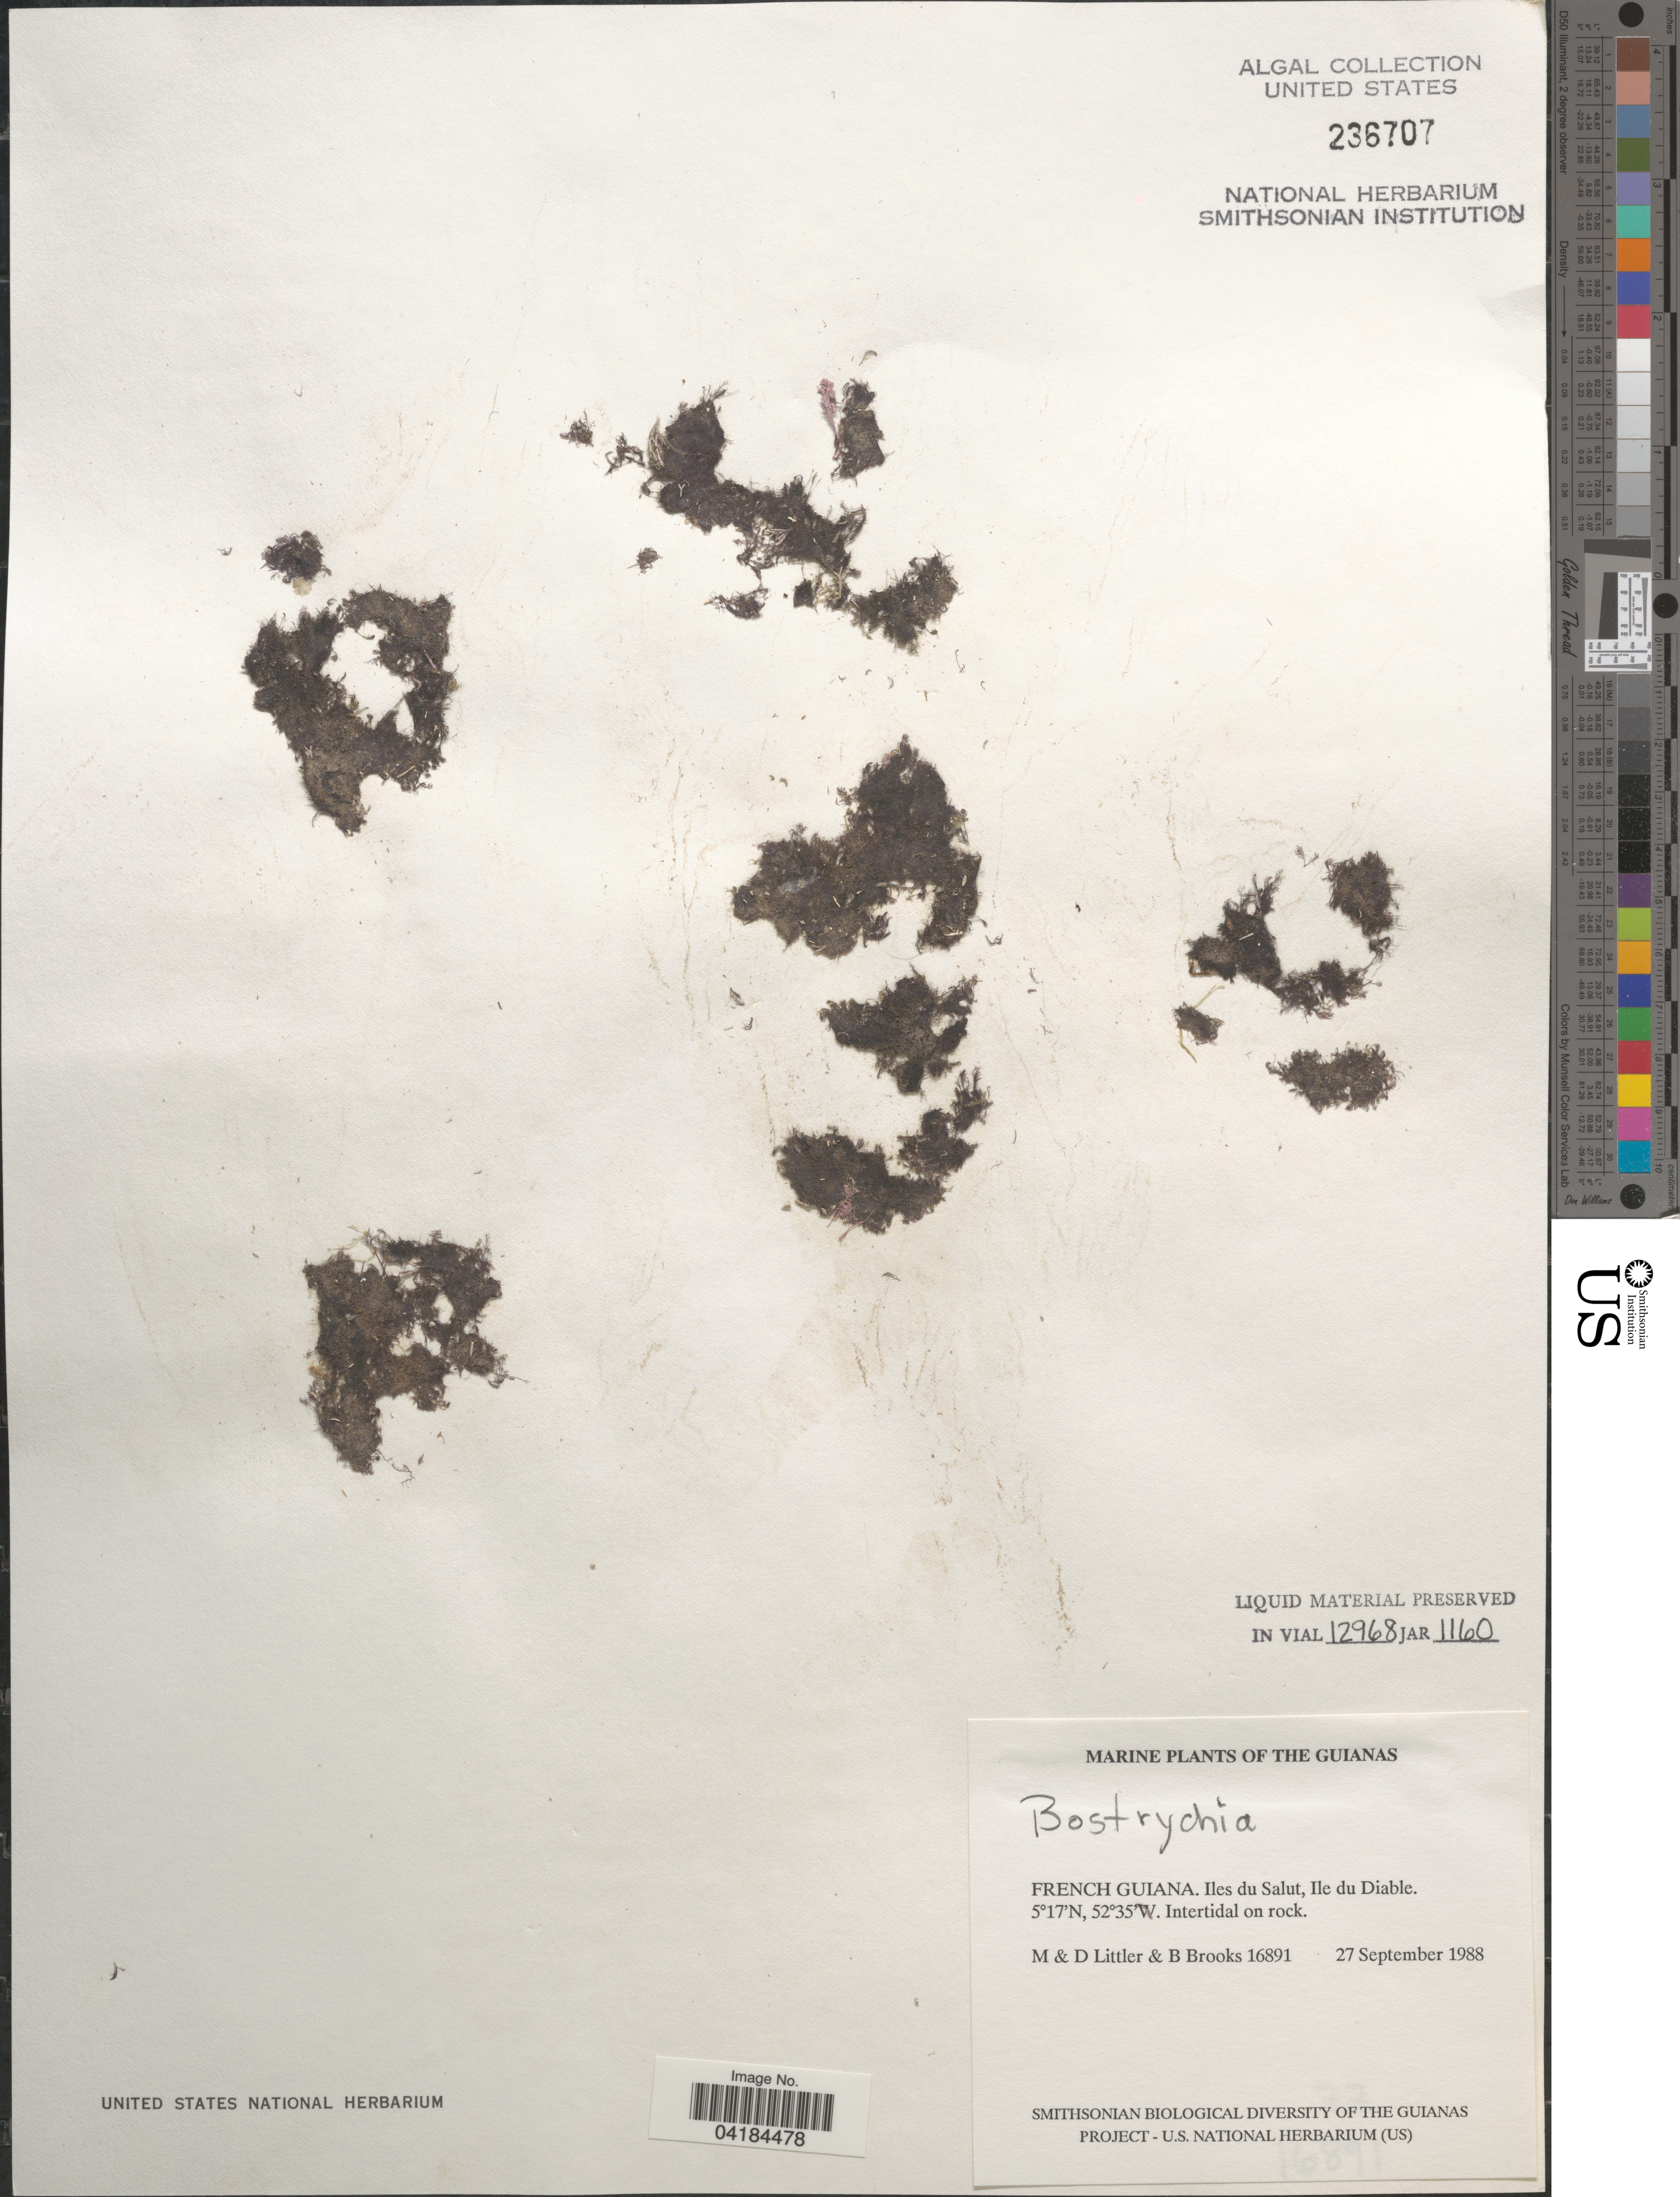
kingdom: Plantae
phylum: Rhodophyta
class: Florideophyceae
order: Ceramiales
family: Rhodomelaceae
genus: Bostrychia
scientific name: Bostrychia sp.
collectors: M. Littler, D. S. Littler & B. Brooks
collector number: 16891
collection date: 1988-09-27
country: French Guiana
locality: The Guianas. Iles du Salut, Ile du Diable.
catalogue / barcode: US 236707